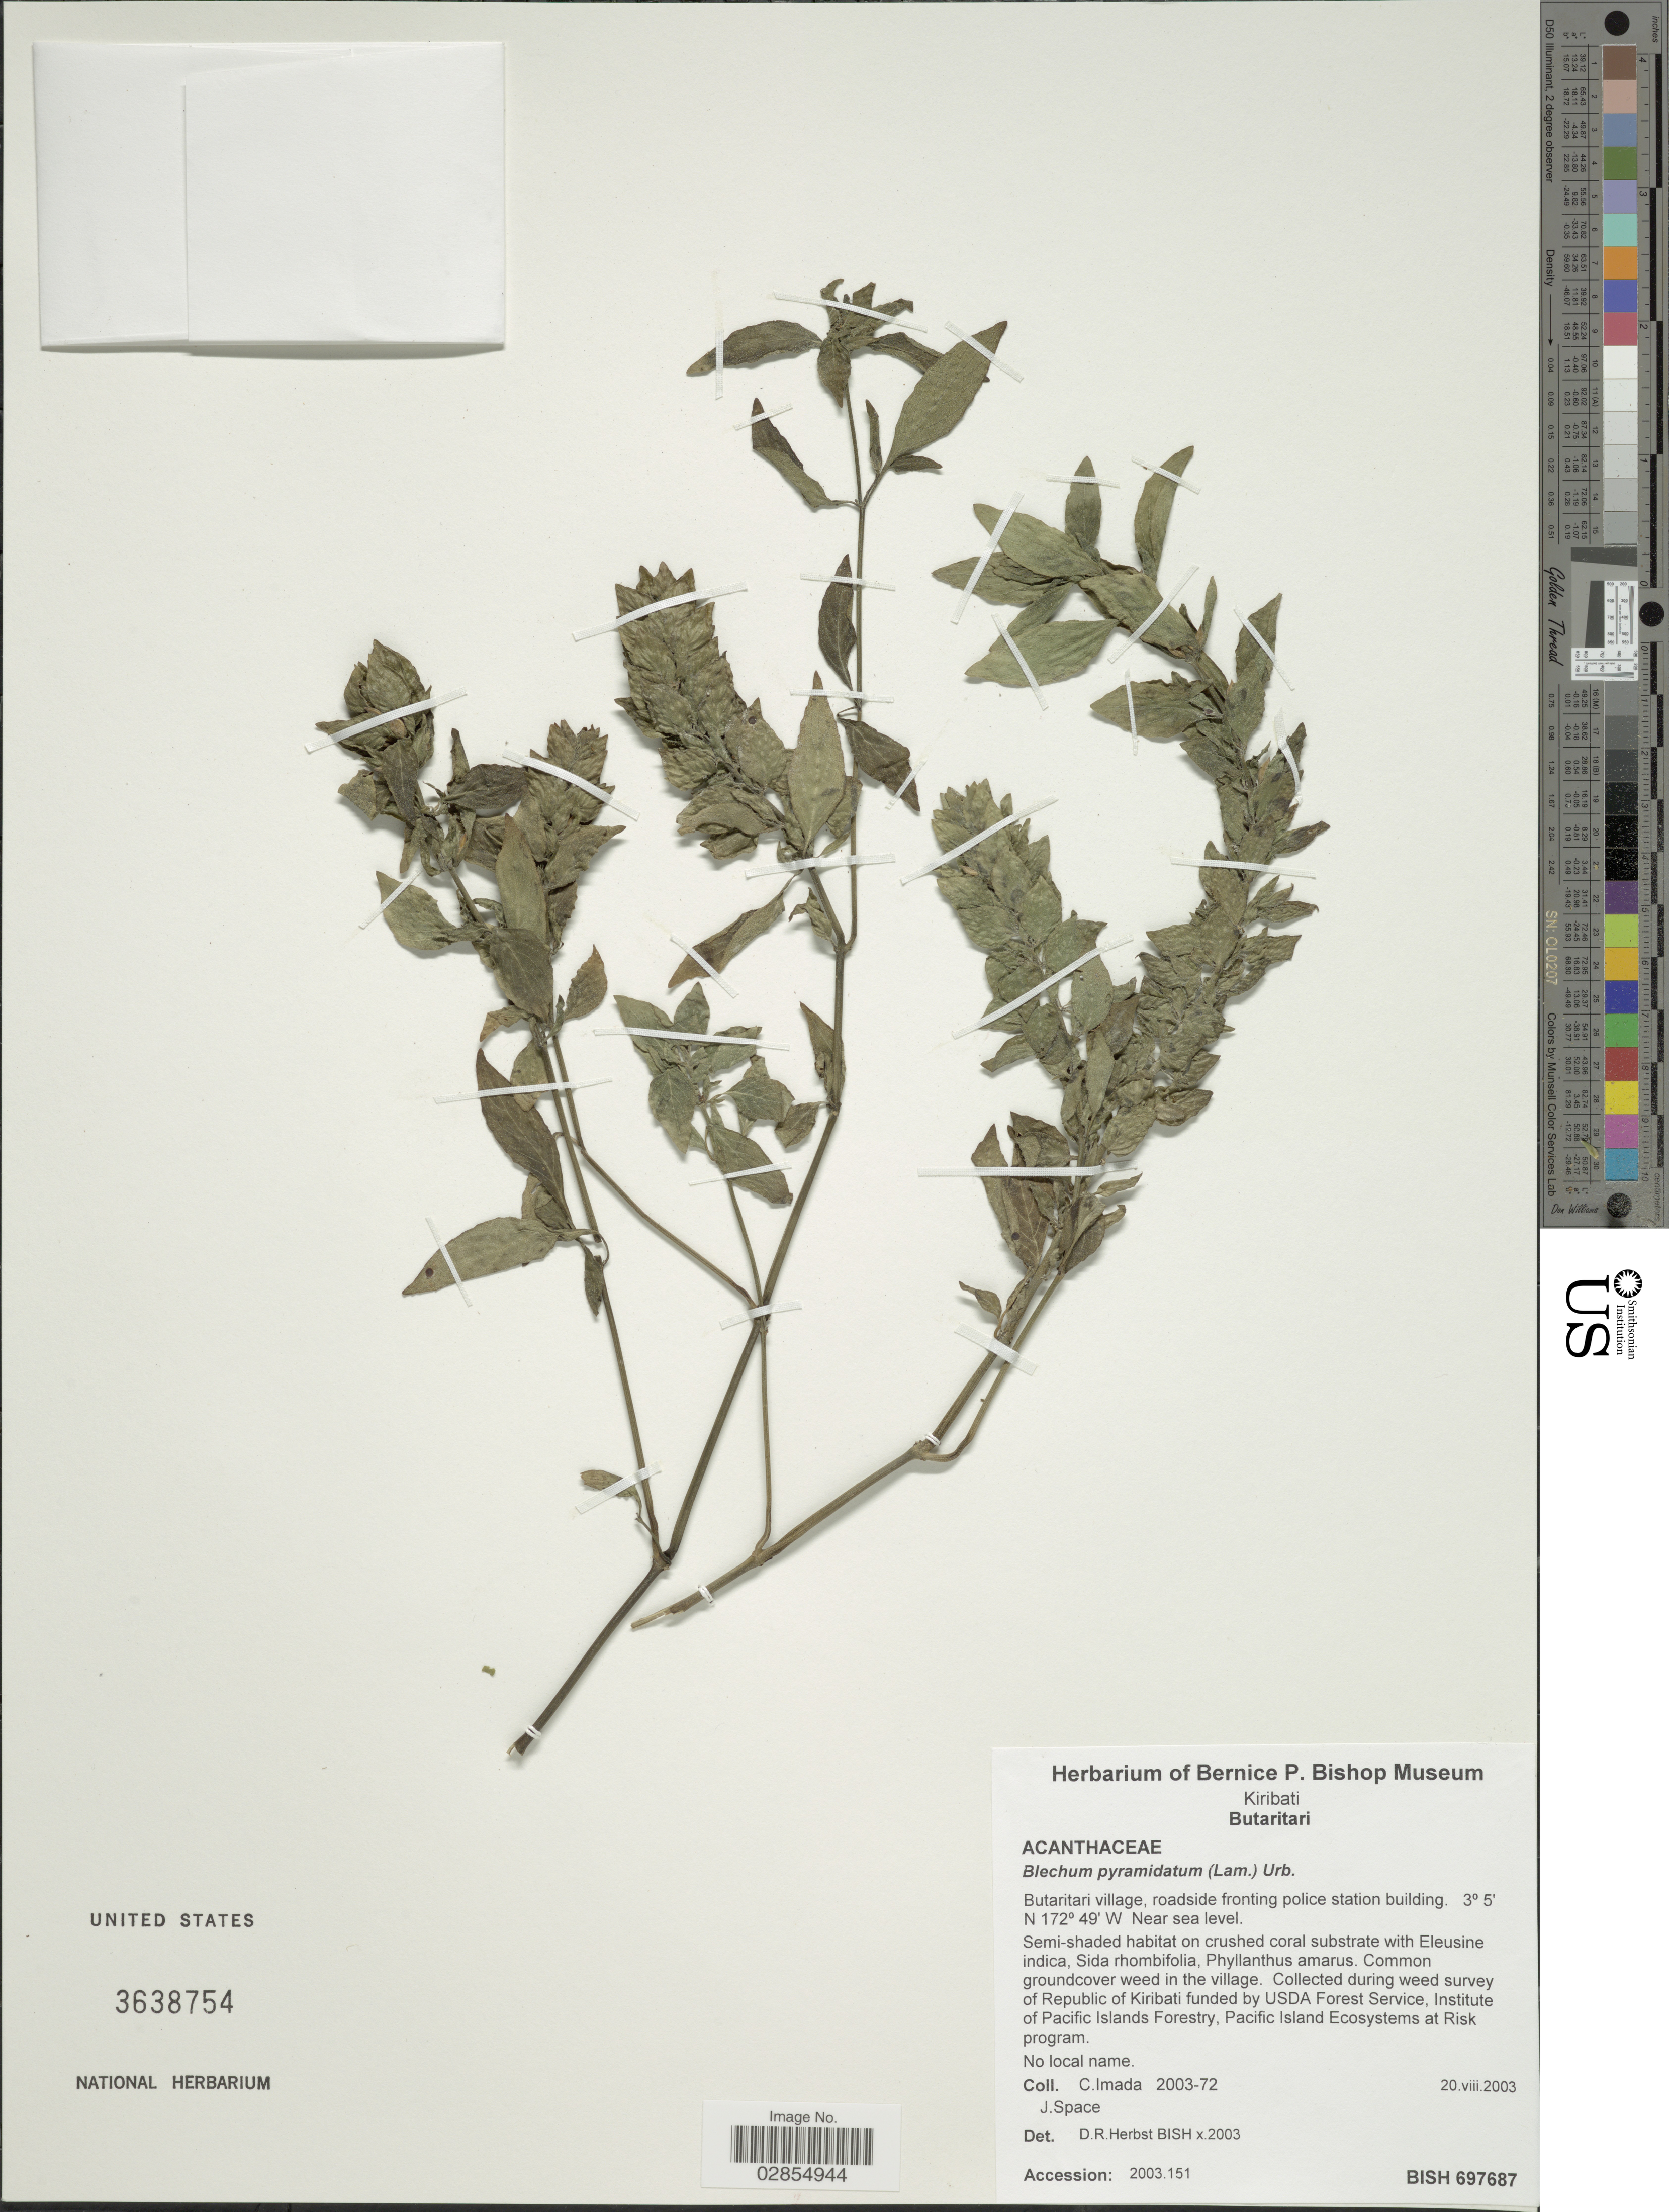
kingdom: Plantae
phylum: Tracheophyta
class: Magnoliopsida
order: Lamiales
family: Acanthaceae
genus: Blechum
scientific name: Blechum pyramidatum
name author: (Lam.) Urb.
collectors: C. Imada & J. Space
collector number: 2003-72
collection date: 2003-08-20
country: Kiribati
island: Butaritari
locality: Butaritari, Butaritari village, roadside fronting police station building.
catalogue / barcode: US 3638754